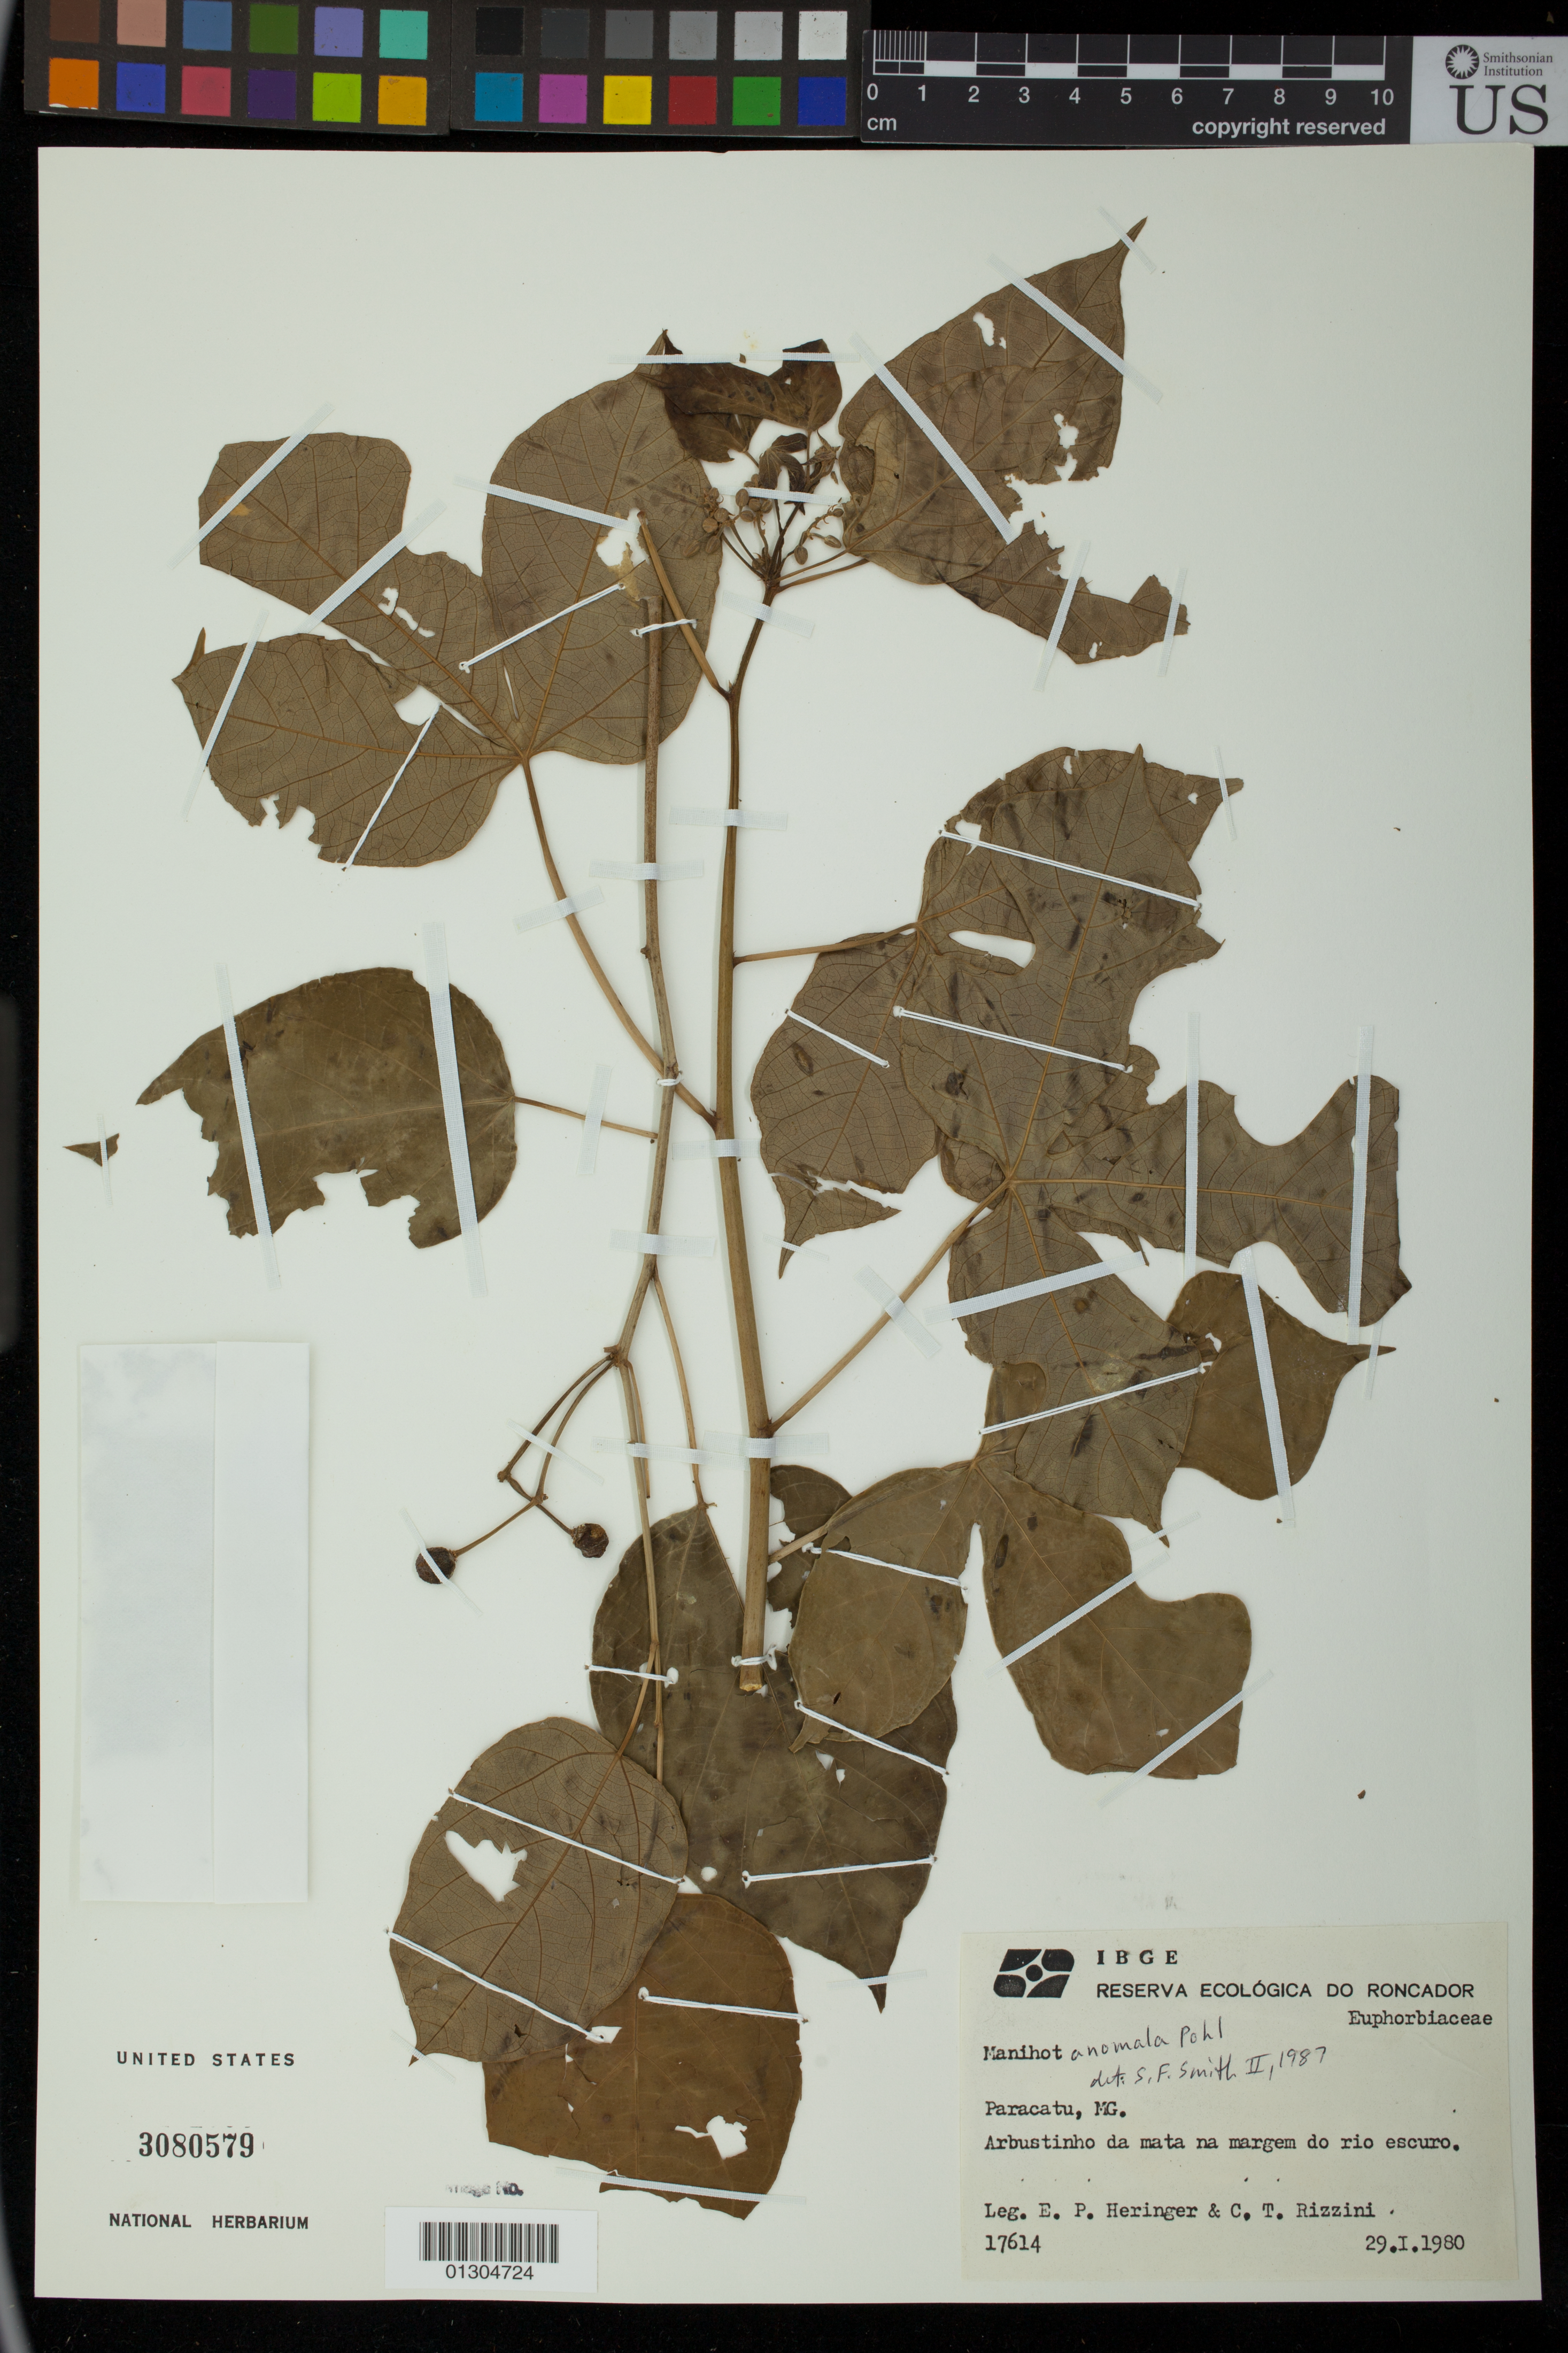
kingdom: Plantae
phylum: Tracheophyta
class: Magnoliopsida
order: Malpighiales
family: Euphorbiaceae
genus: Manihot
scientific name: Manihot anomala subsp. anomala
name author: Pohl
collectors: E. P. Heringer & C. Rizzini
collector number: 17614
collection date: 1980-01-29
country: Brazil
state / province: Minas Gerais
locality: Paracatu, MG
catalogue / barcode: US 3080579